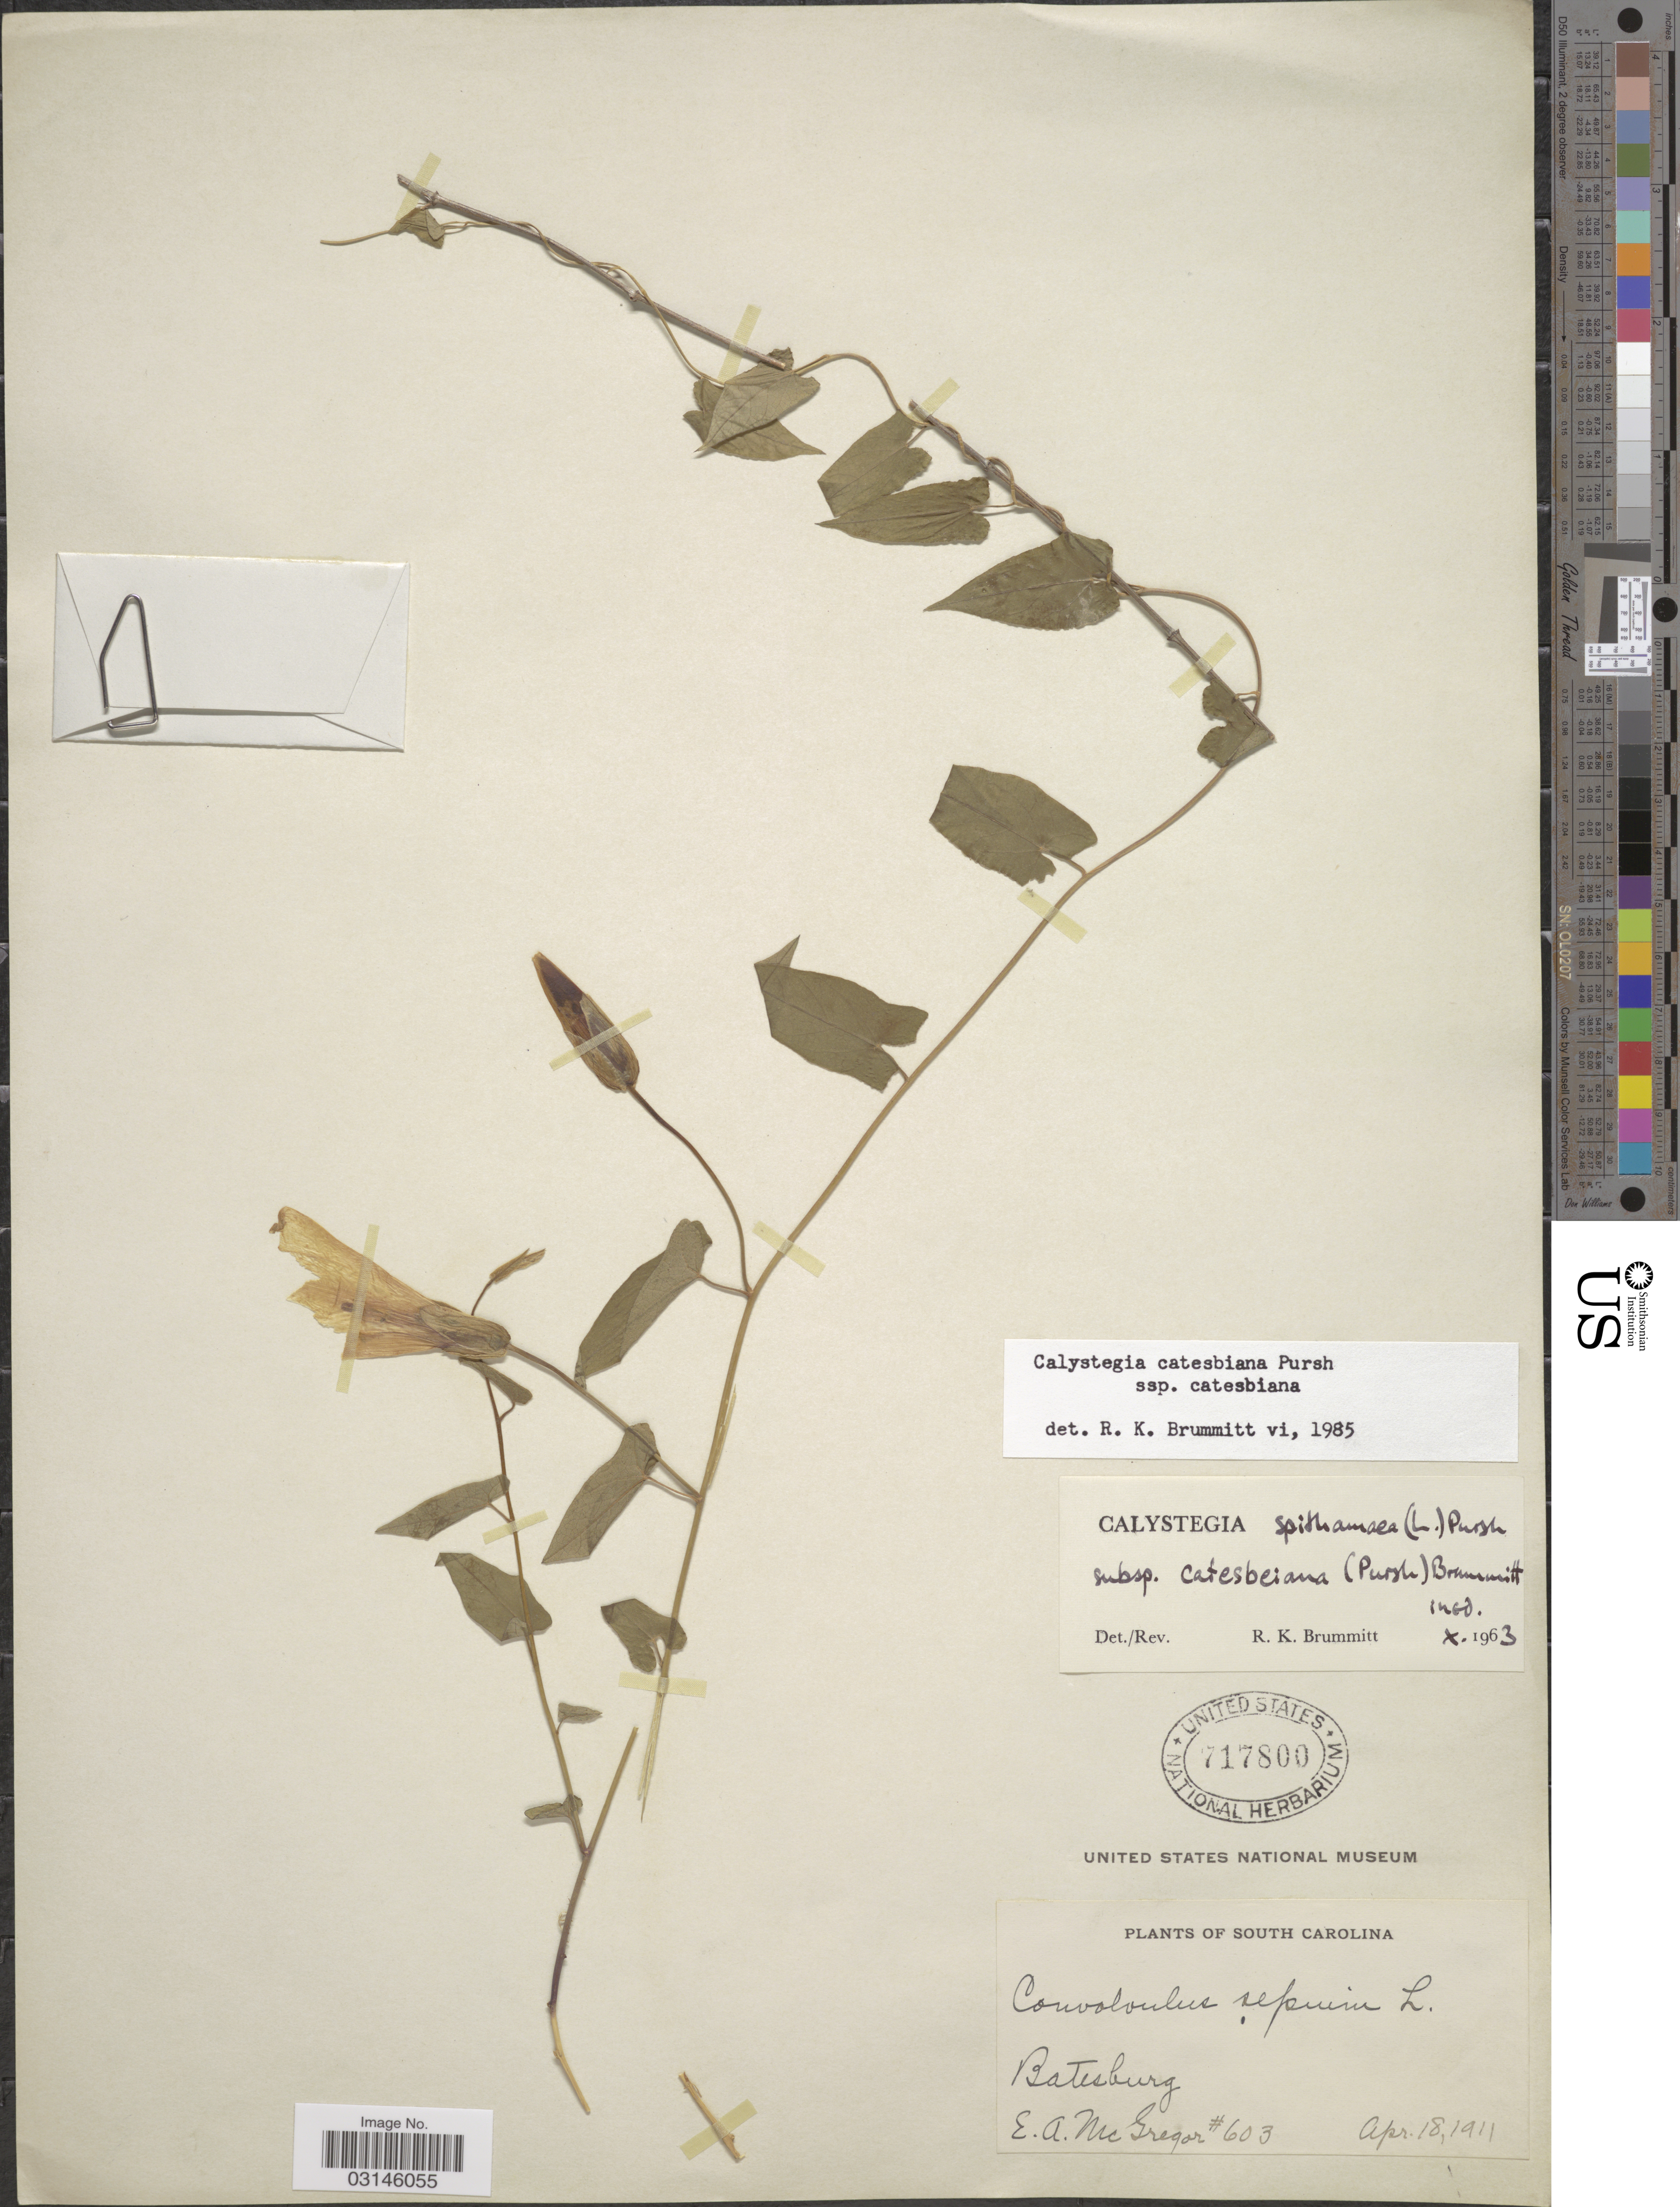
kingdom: Plantae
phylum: Tracheophyta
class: Magnoliopsida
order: Solanales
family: Convolvulaceae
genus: Calystegia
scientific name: Calystegia catesbeiana subsp. catesbeiana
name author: Brummitt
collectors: E. A. McGregor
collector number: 603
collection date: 1911-04-18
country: United States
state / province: South Carolina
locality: Batesburg.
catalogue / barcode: US 717800